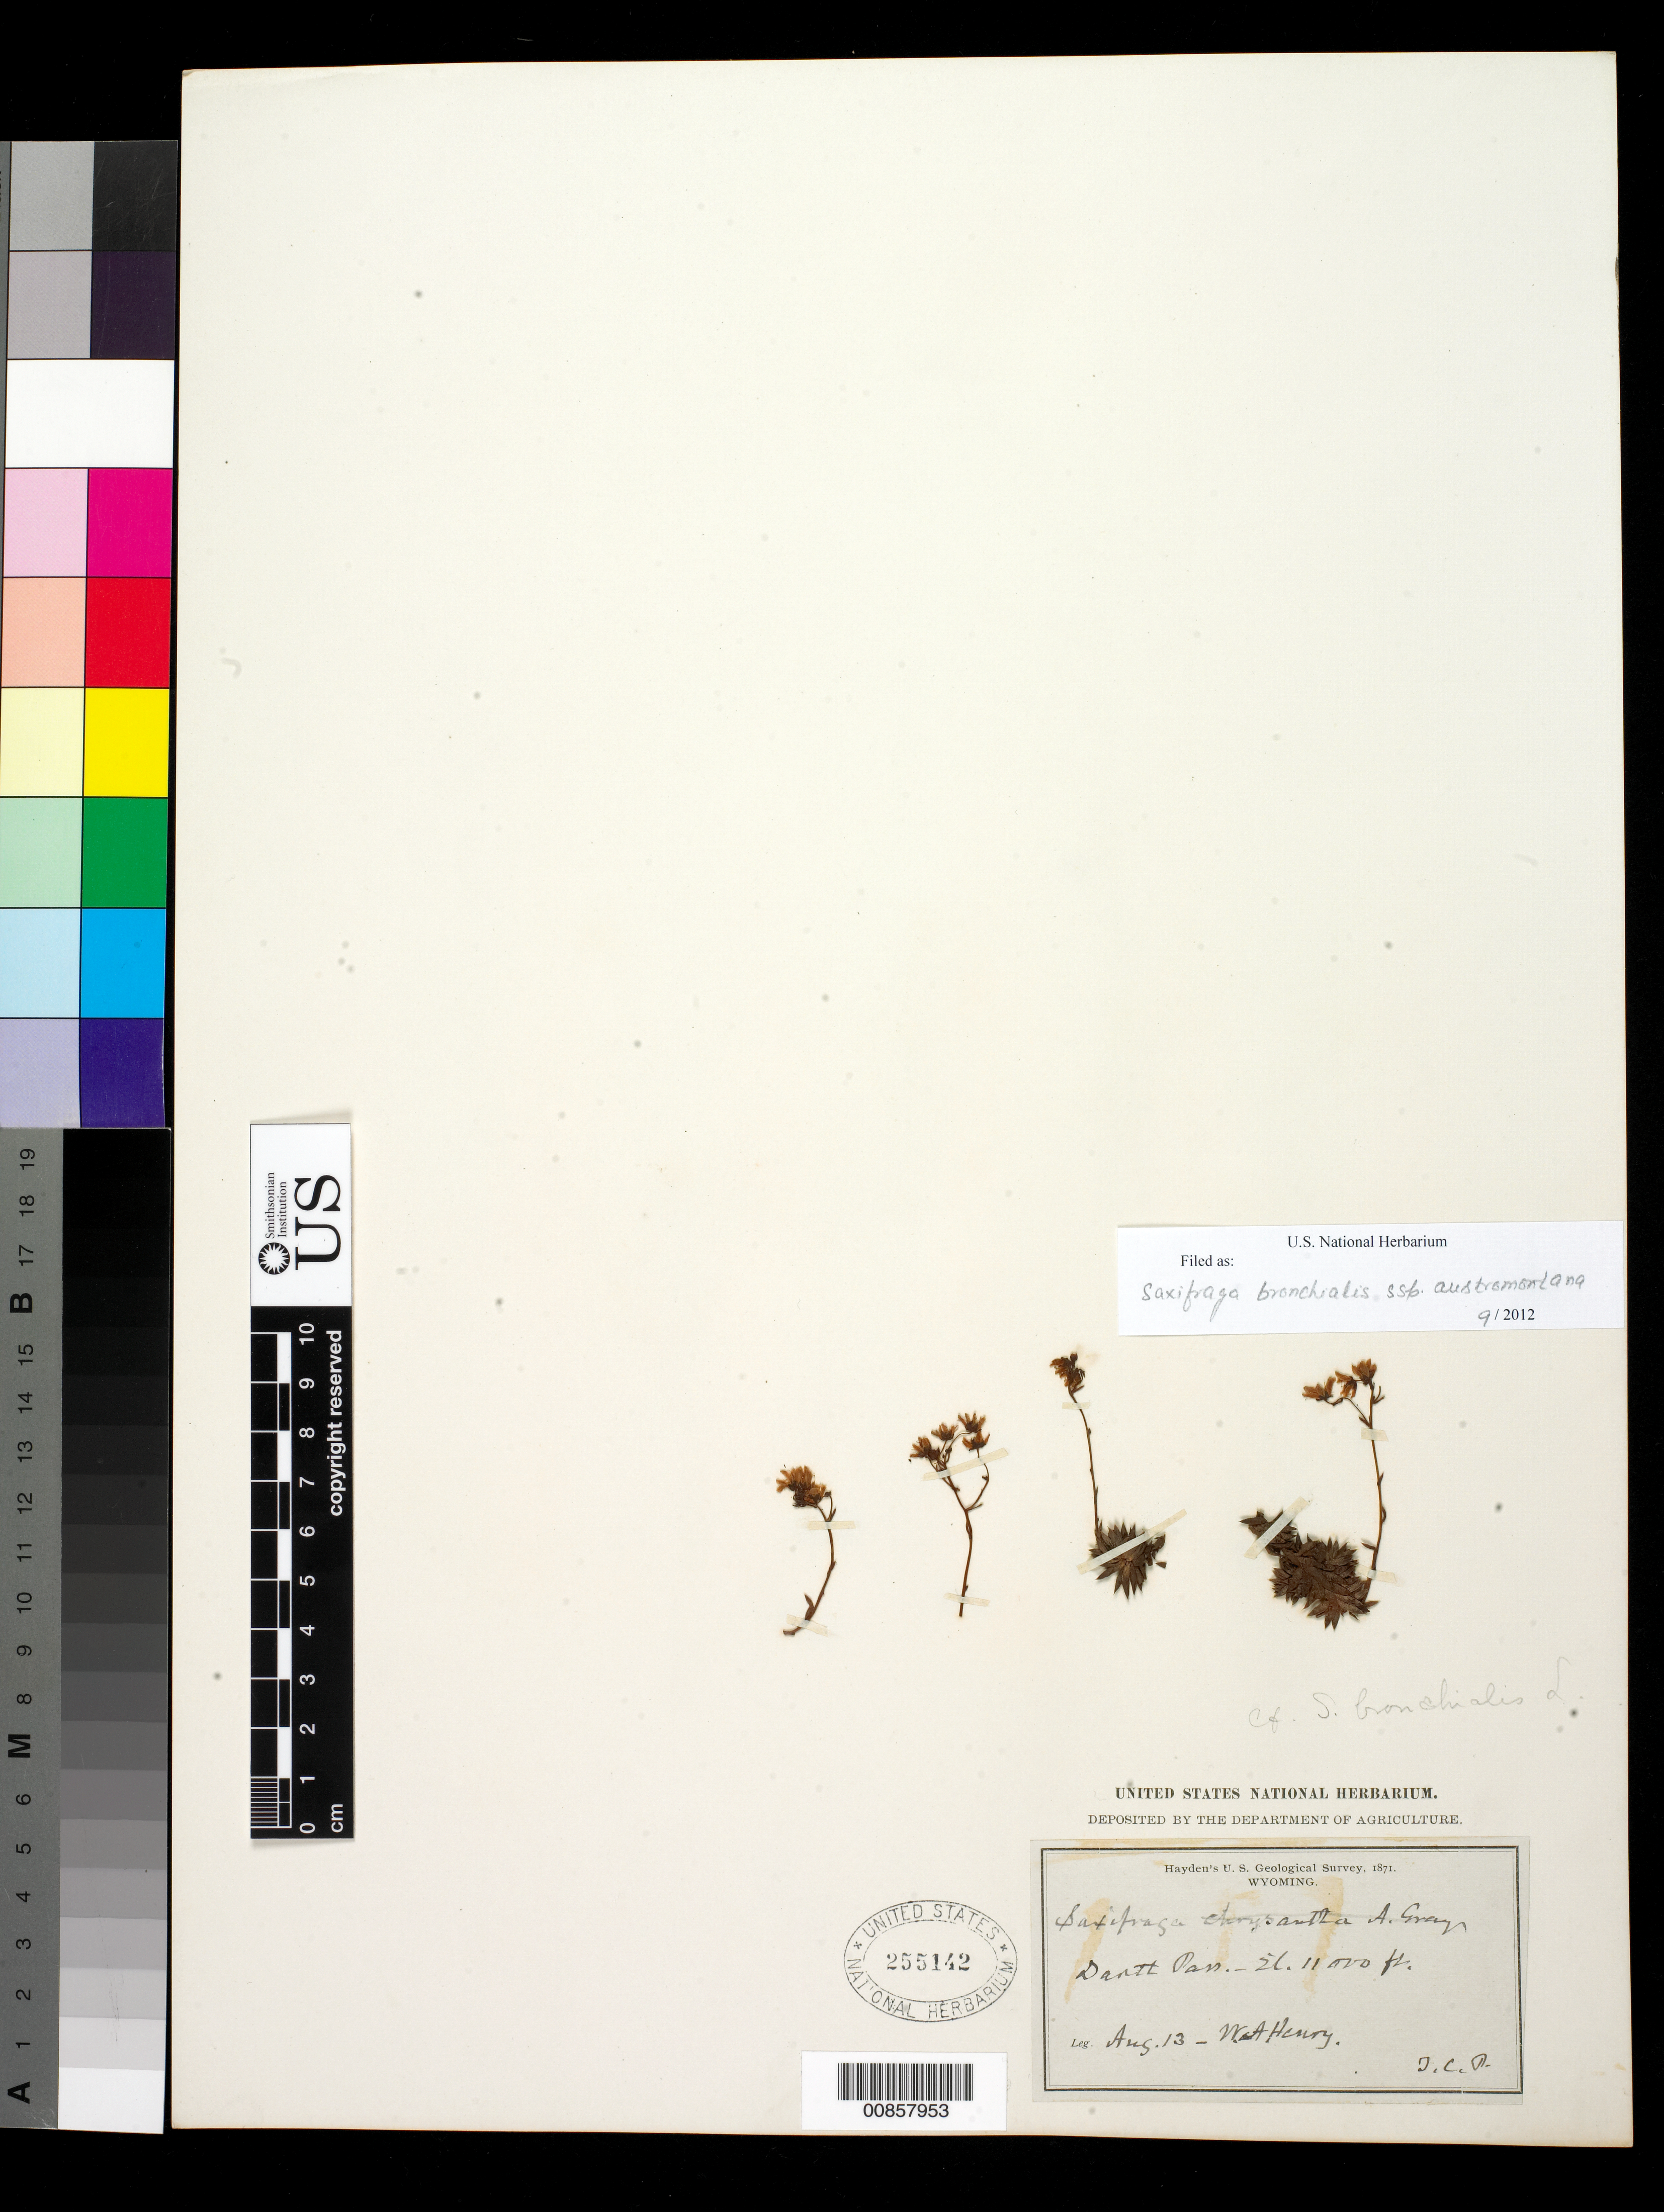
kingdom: Plantae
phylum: Tracheophyta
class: Magnoliopsida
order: Saxifragales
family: Saxifragaceae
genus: Saxifraga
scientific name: Saxifraga bronchialis subsp. austromontana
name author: (Wiegand) Piper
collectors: W. A. Henry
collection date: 1871-08-13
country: United States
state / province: Wyoming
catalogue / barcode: US 255142